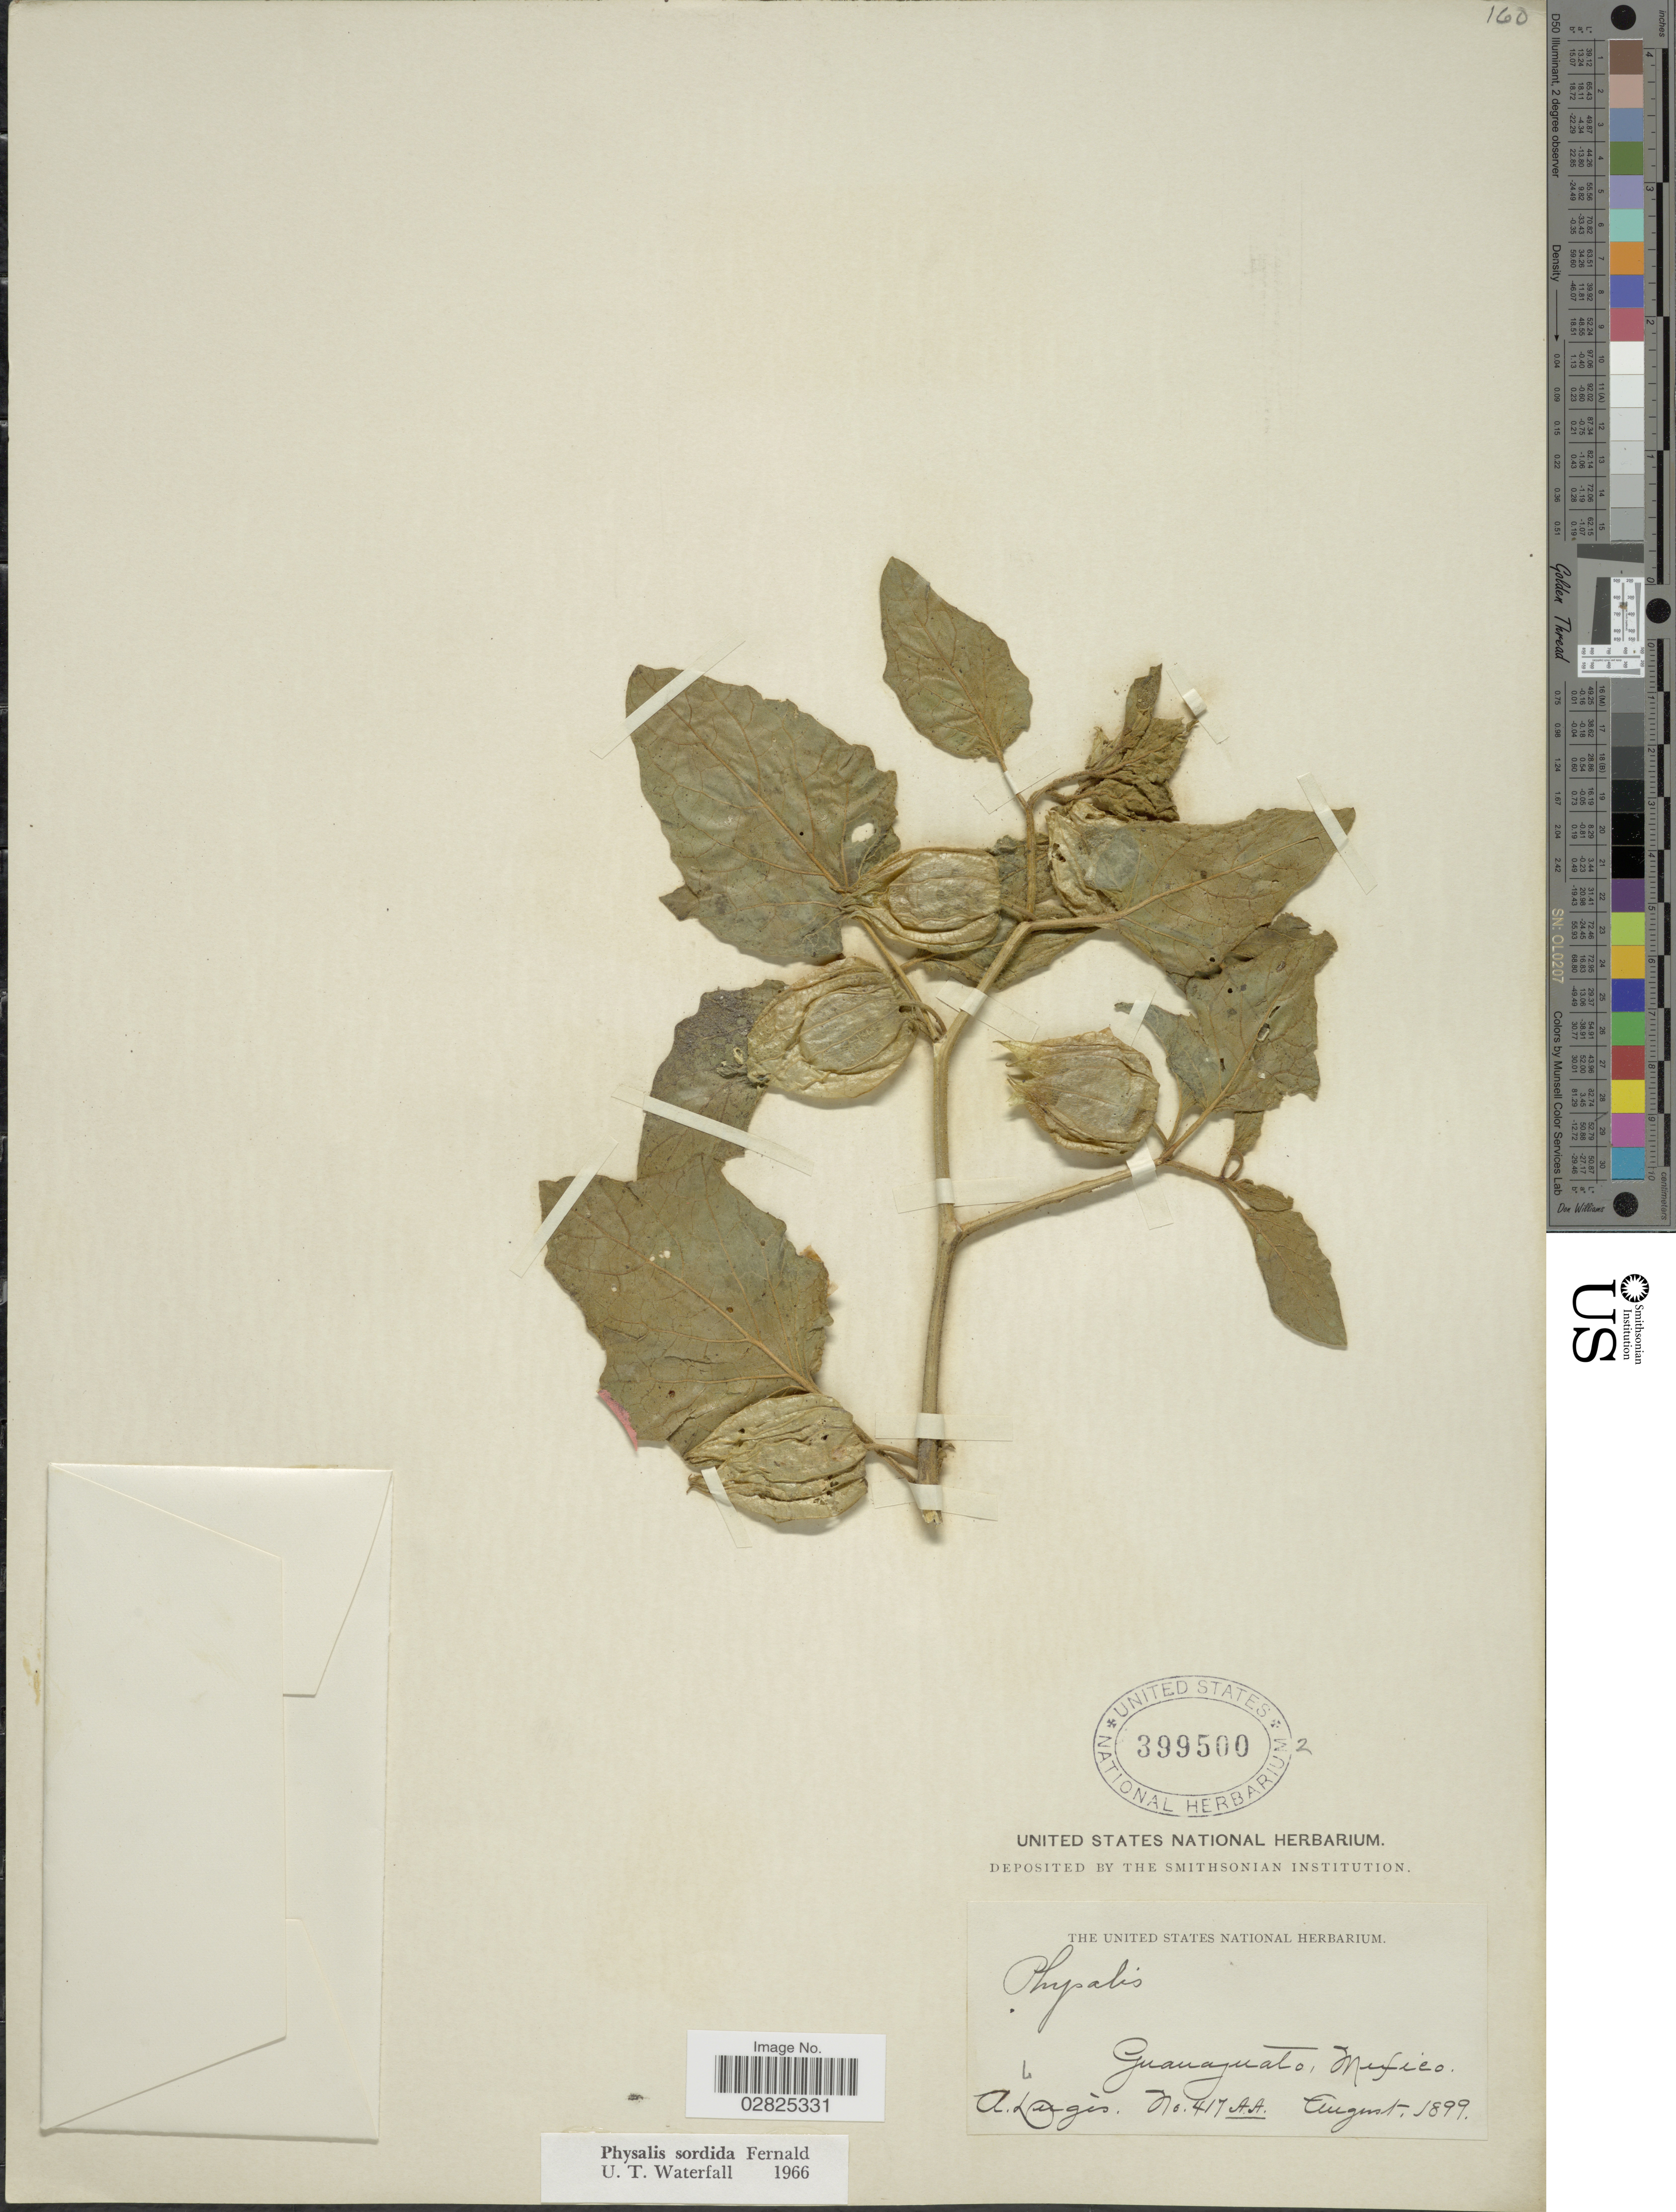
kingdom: Plantae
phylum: Tracheophyta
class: Magnoliopsida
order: Solanales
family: Solanaceae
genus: Physalis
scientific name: Physalis sordida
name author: Fernald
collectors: A. Dugès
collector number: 417AA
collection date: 1899-08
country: Mexico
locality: Guanajuato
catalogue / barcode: US 399500